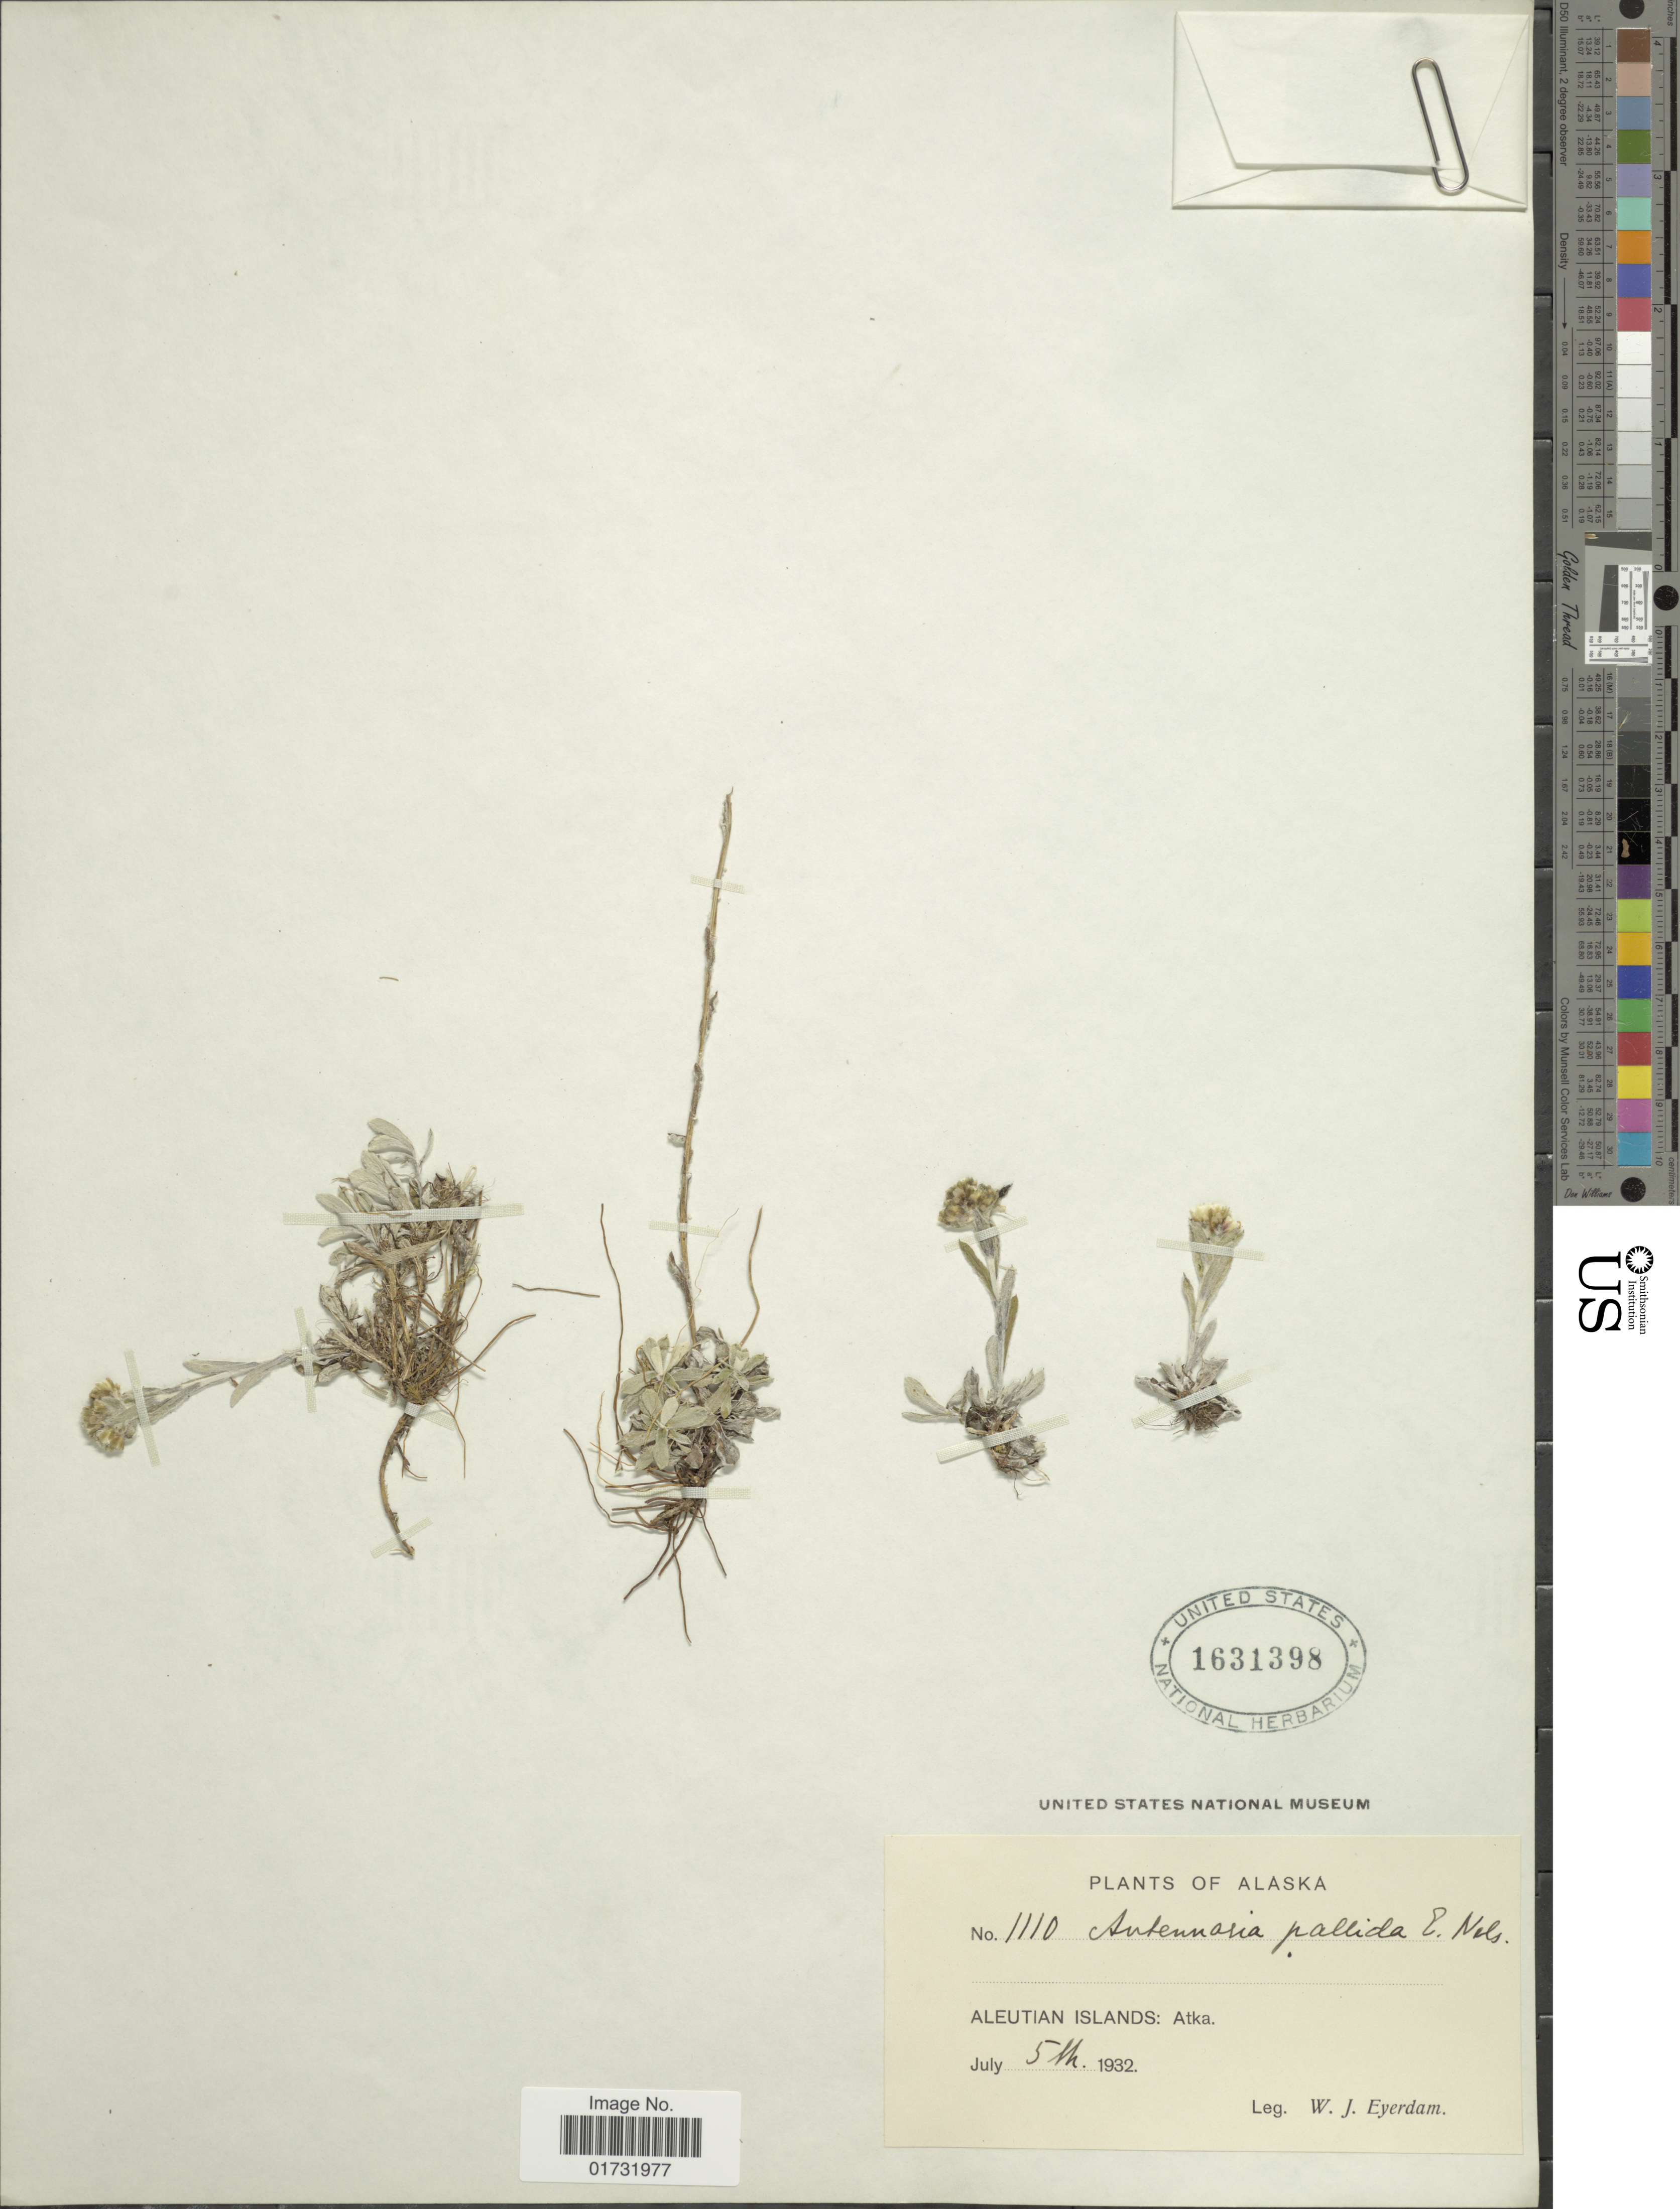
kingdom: Plantae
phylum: Tracheophyta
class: Magnoliopsida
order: Asterales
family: Asteraceae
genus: Antennaria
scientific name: Antennaria pallida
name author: E.E. Nelson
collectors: W. J. Eyerdam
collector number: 1110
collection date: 1932-07-05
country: United States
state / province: Alaska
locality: Aleutian Islands: Atka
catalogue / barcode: US 1631398